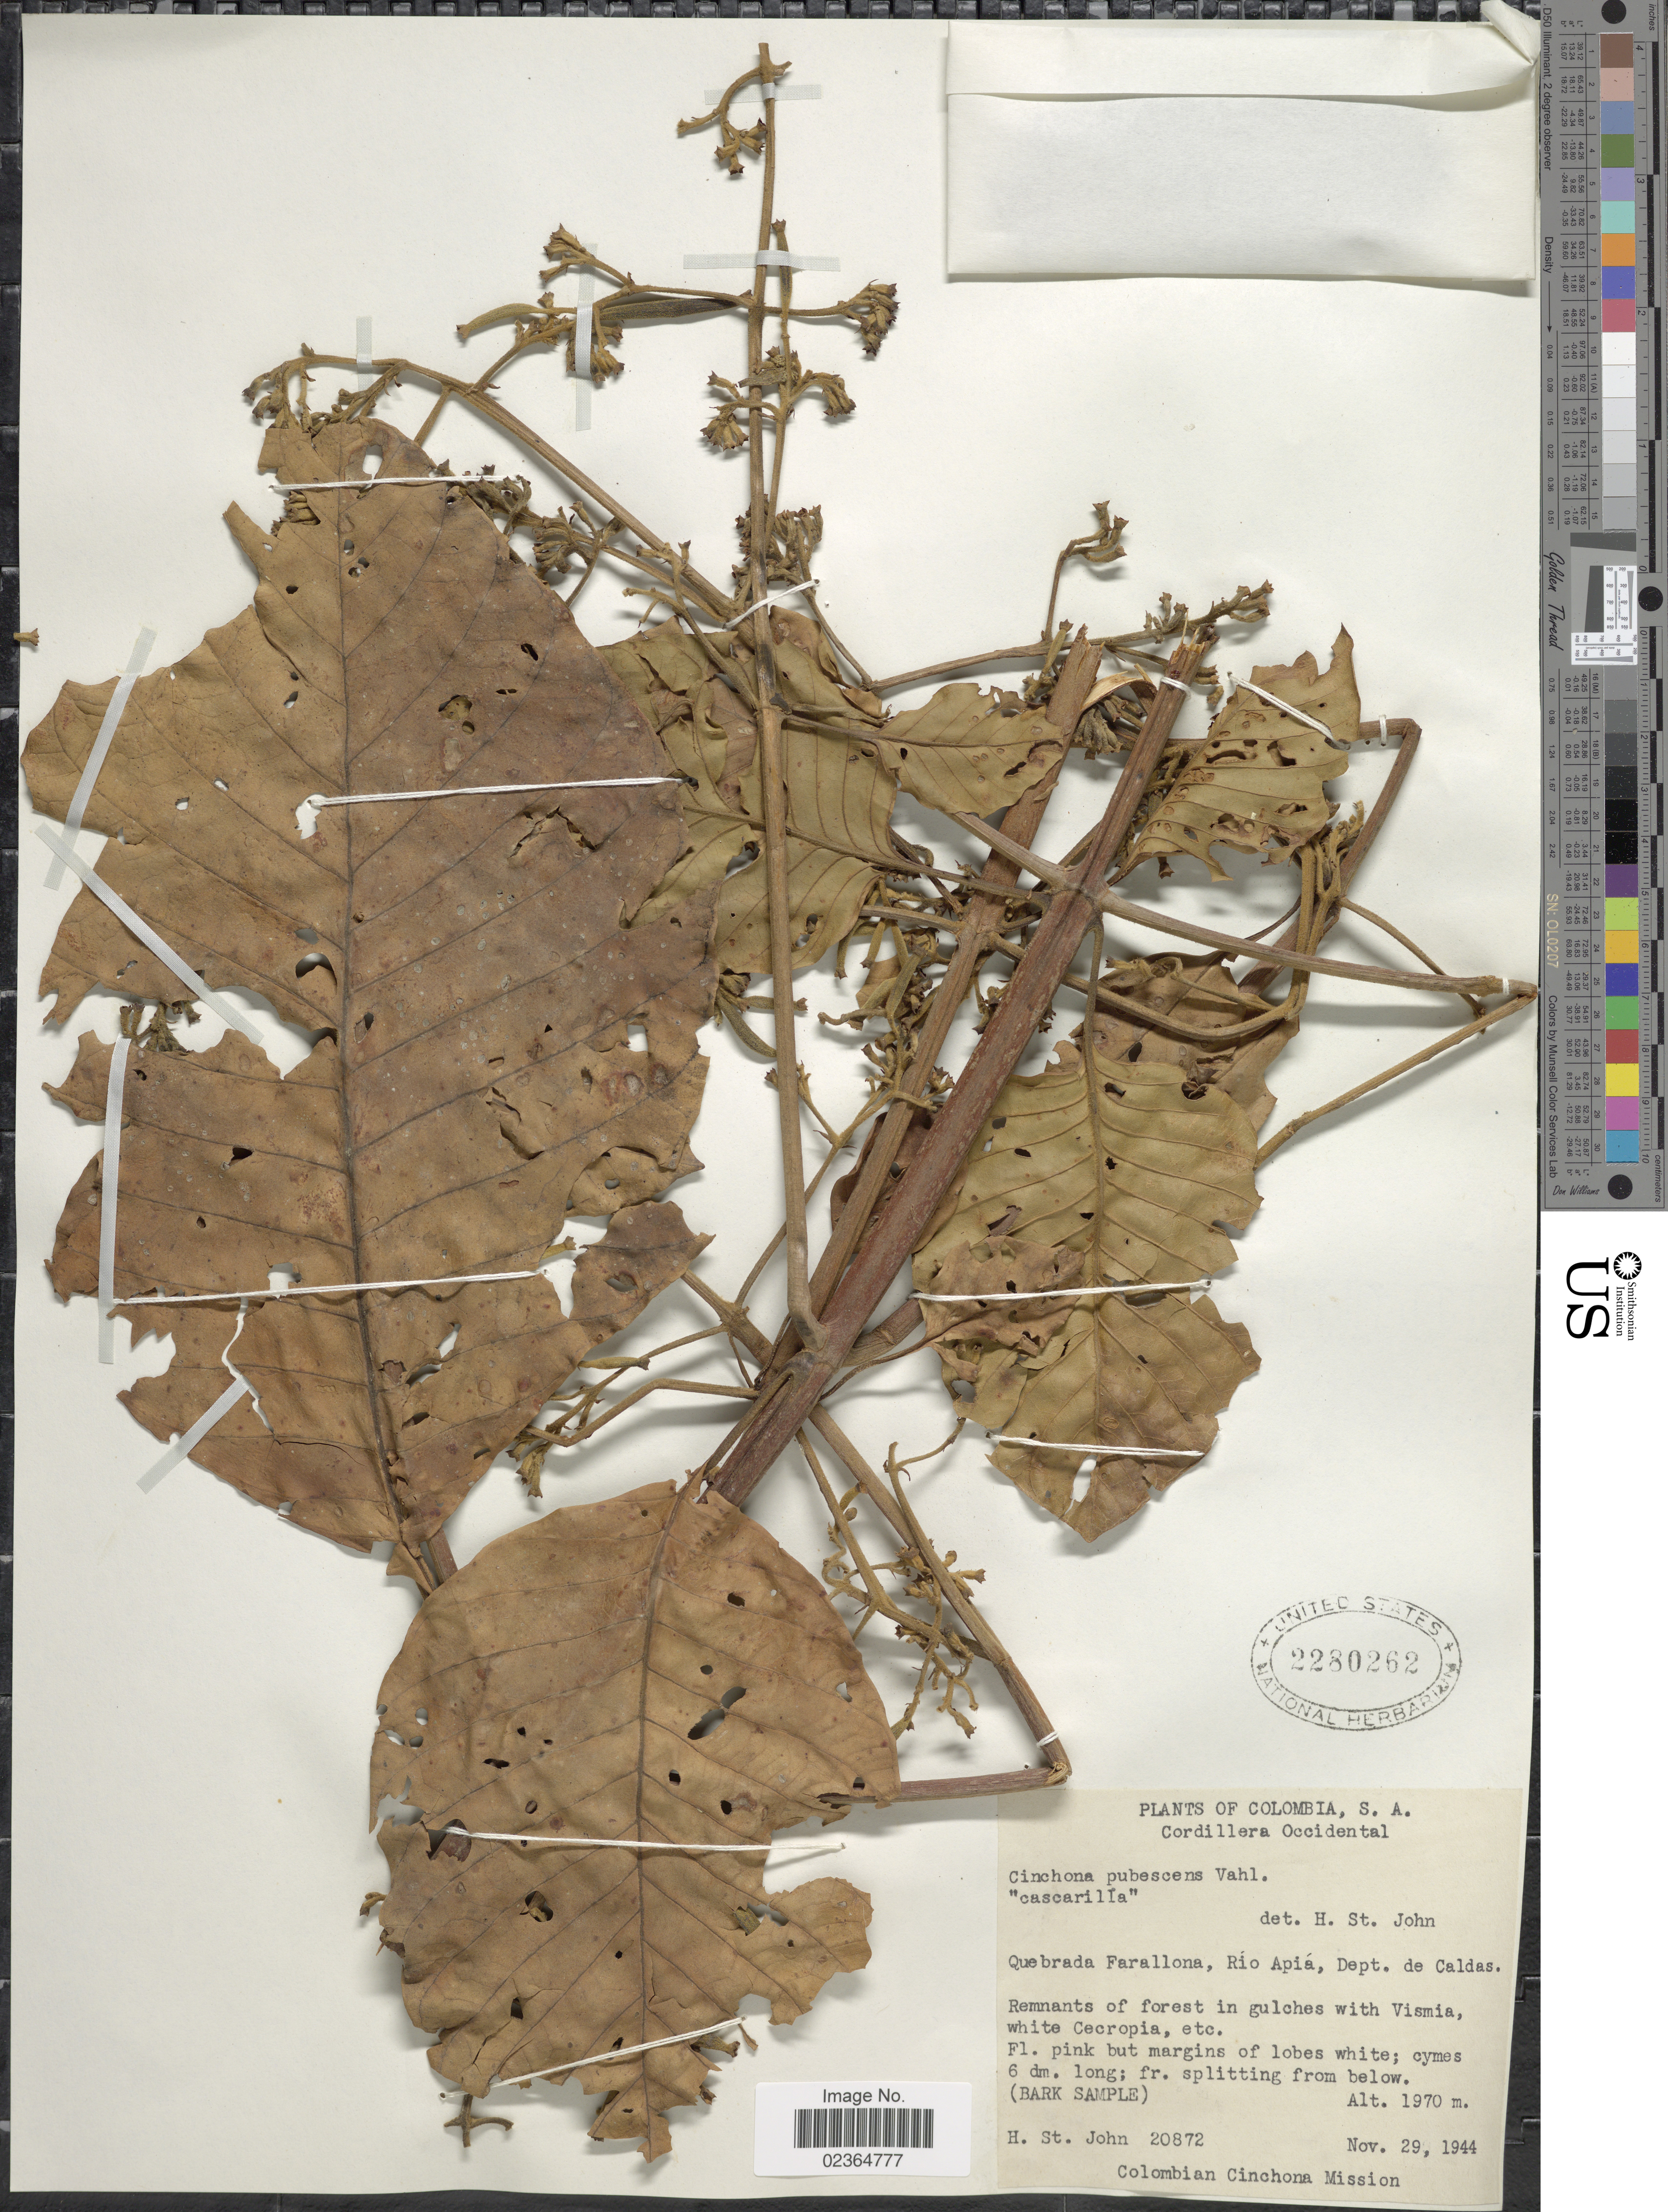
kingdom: Plantae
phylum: Tracheophyta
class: Magnoliopsida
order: Gentianales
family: Rubiaceae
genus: Cinchona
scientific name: Cinchona pubescens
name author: Vahl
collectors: H. St. John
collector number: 20872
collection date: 1944-11-29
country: Colombia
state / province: Caldas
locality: Cordillera Occidental. Quebrada Farallona, Río Apiá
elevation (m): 1970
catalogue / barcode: US 2280262